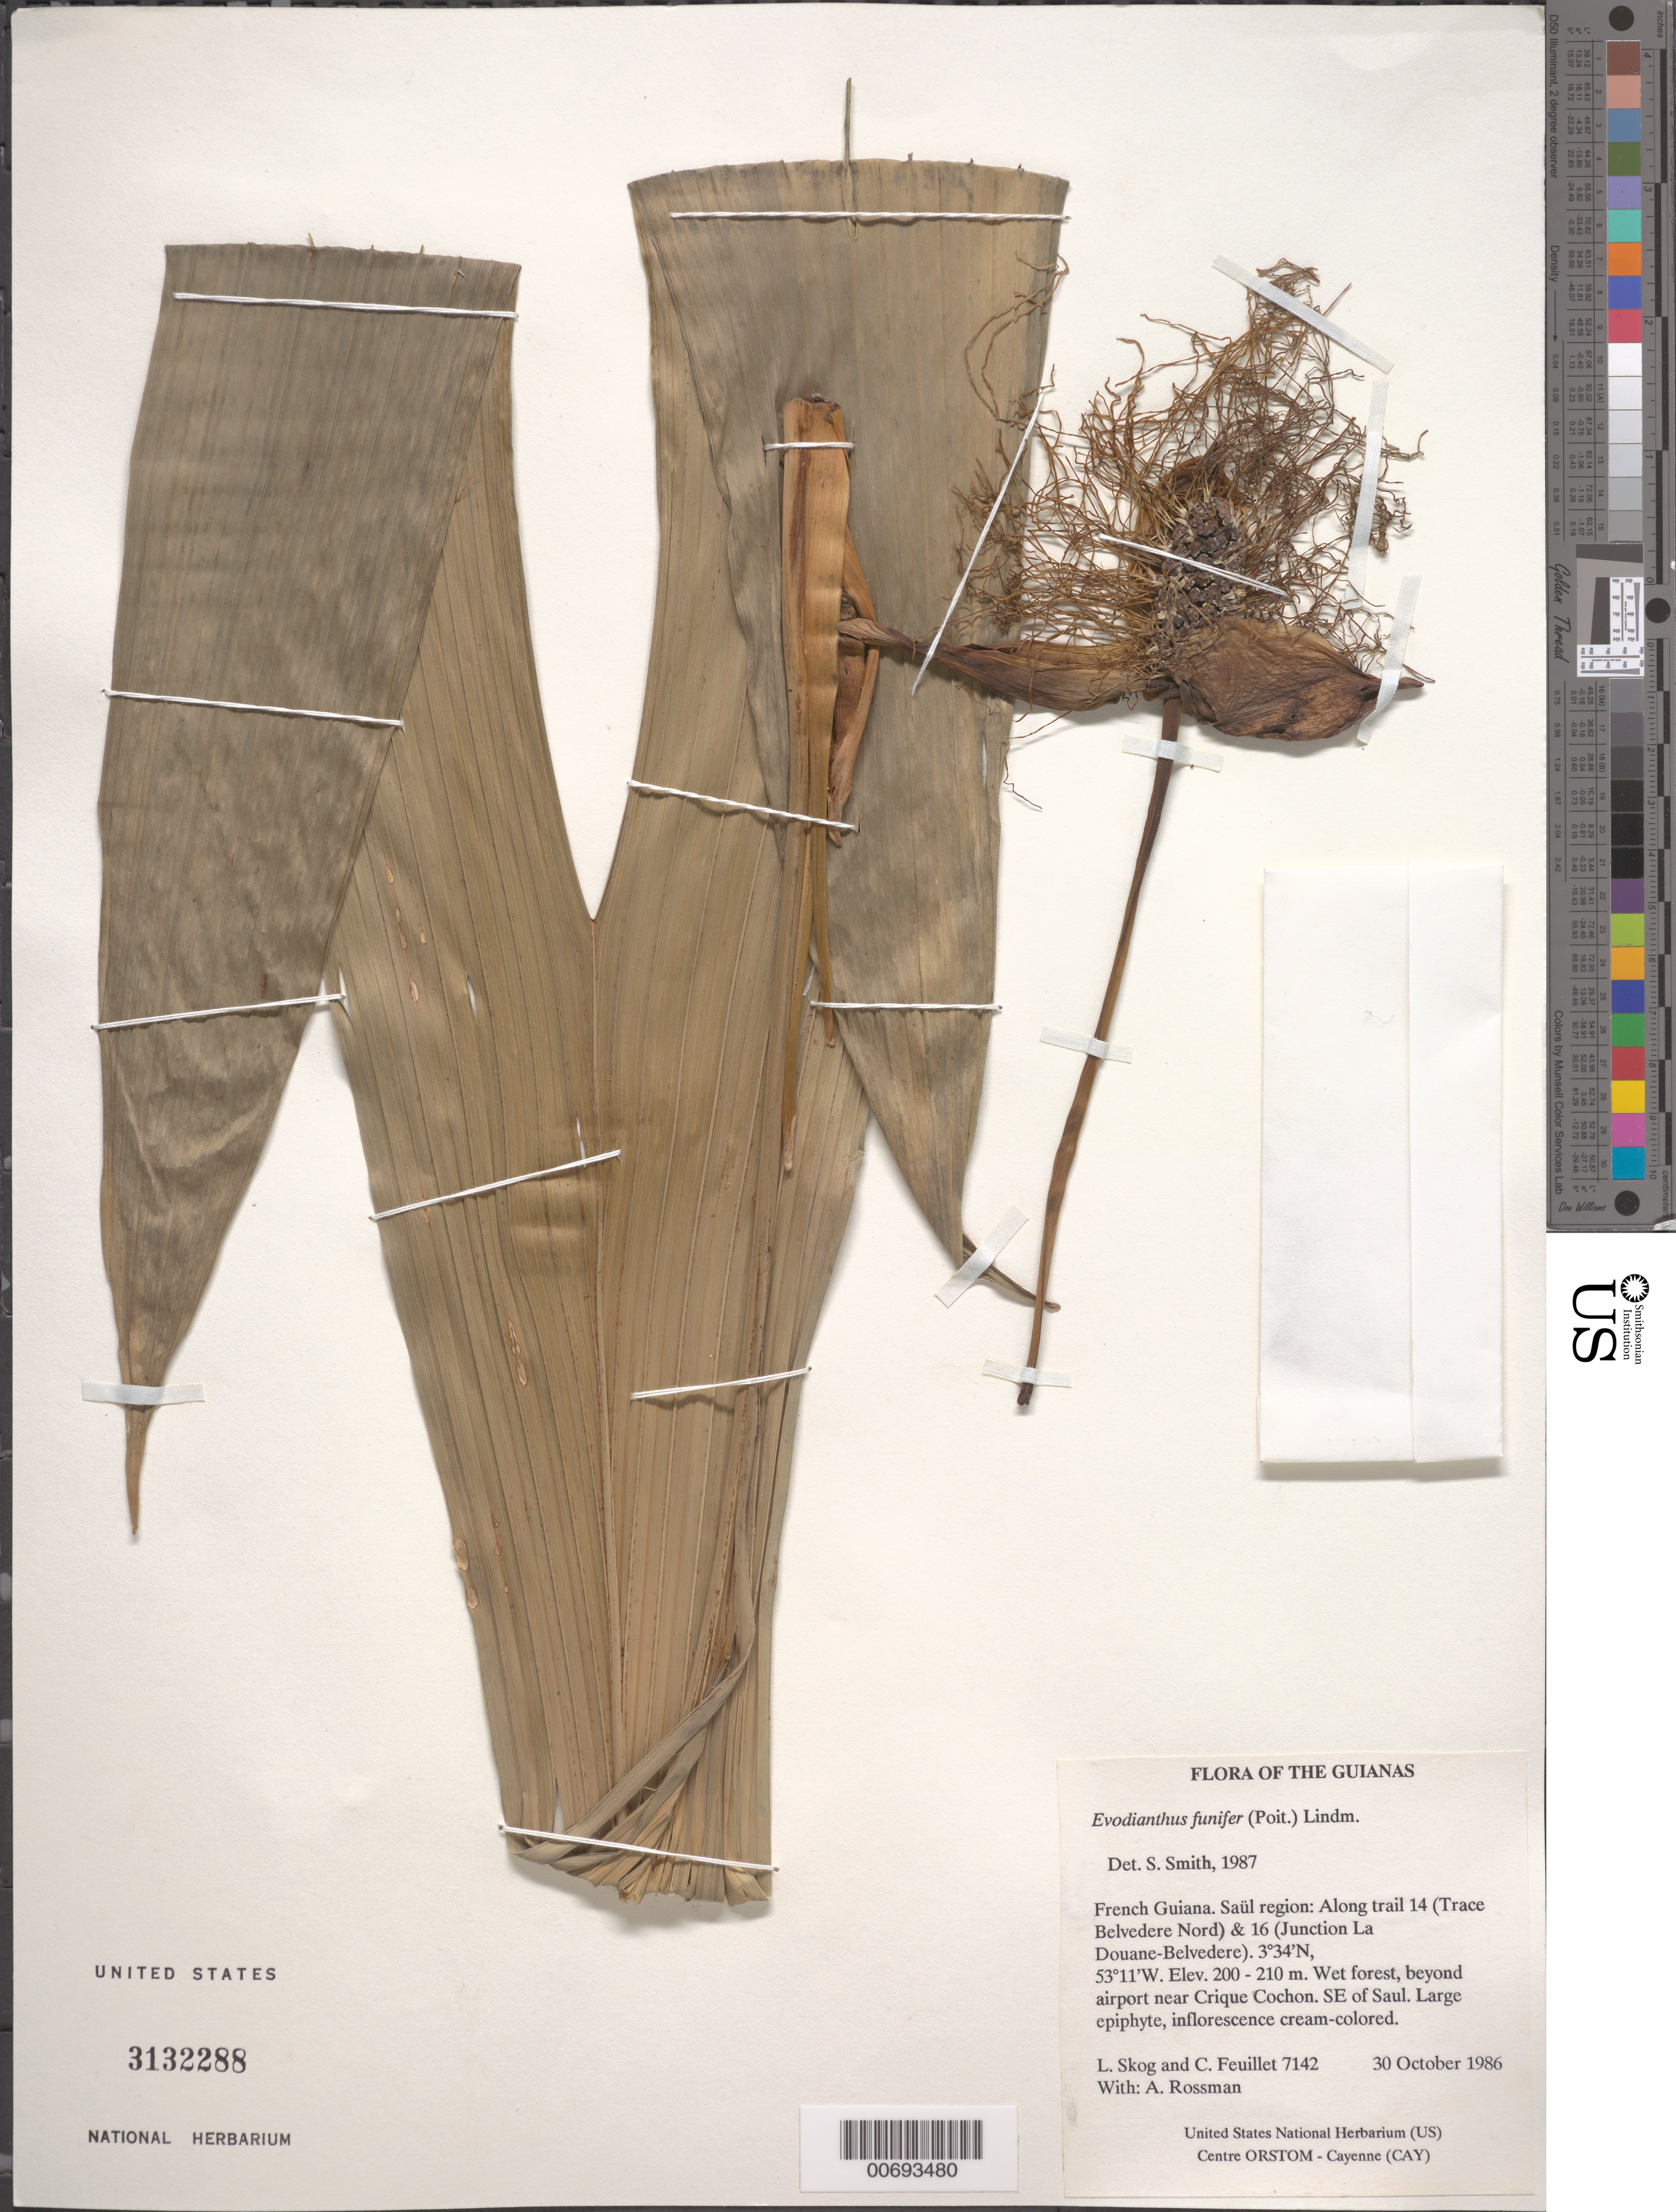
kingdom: Plantae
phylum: Tracheophyta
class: Liliopsida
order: Pandanales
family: Cyclanthaceae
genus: Evodianthus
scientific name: Evodianthus funifer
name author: (Poit.) Lindm.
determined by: Smith, Stephen F., (US), NMNH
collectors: L. E. Skog, C. Feuillet & A. Rossman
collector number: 7142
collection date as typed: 30 October 1986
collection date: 1986-10-30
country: French Guiana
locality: SE of Saül along trail 14 (Trace Belvedere Nord) & 16 (Junction La Douane-Belvedere)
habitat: Wet forest, beyond airport near Crique Cochon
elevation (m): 200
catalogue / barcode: US 3132288